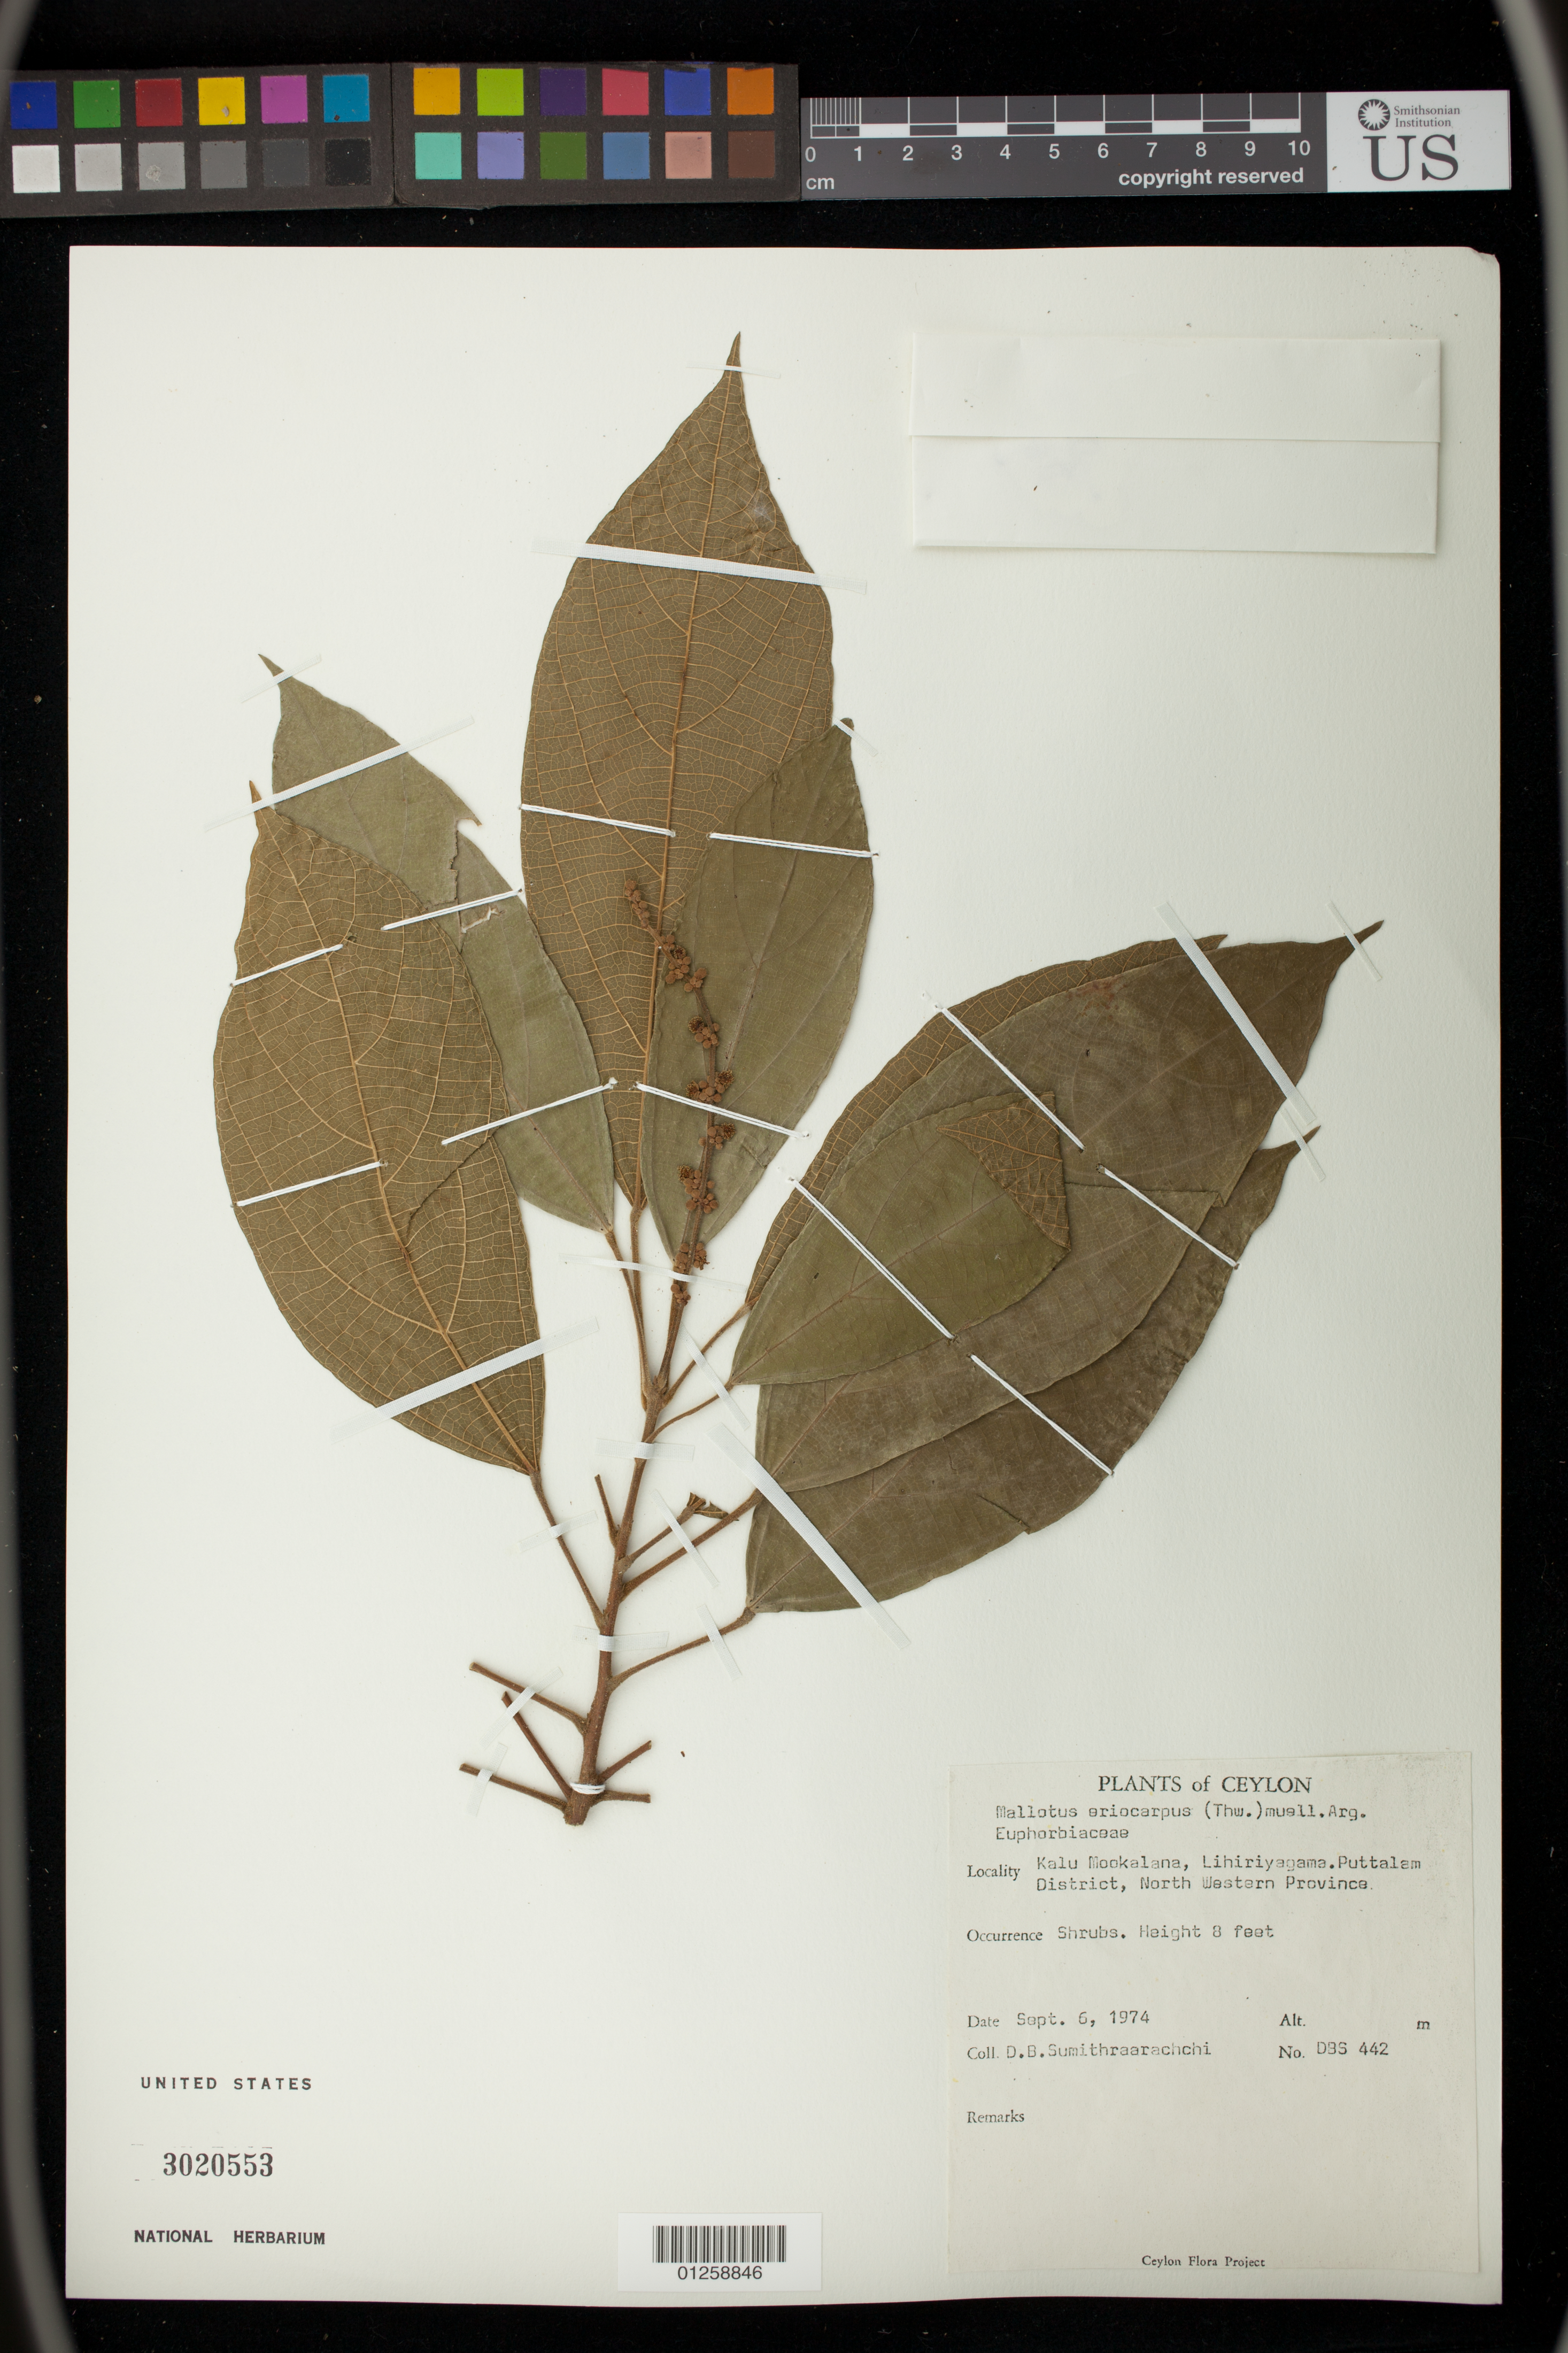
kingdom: Plantae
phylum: Tracheophyta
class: Magnoliopsida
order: Malpighiales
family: Euphorbiaceae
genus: Mallotus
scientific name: Mallotus eriocarpus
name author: (Thwaites) Müll. Arg.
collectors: D. B. Sumithraarachchi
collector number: DBS 442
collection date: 1974-09-06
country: Sri Lanka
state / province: North Western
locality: Kalu Mookalana, Lihiriyagama. Puttalam District.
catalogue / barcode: US 3020553